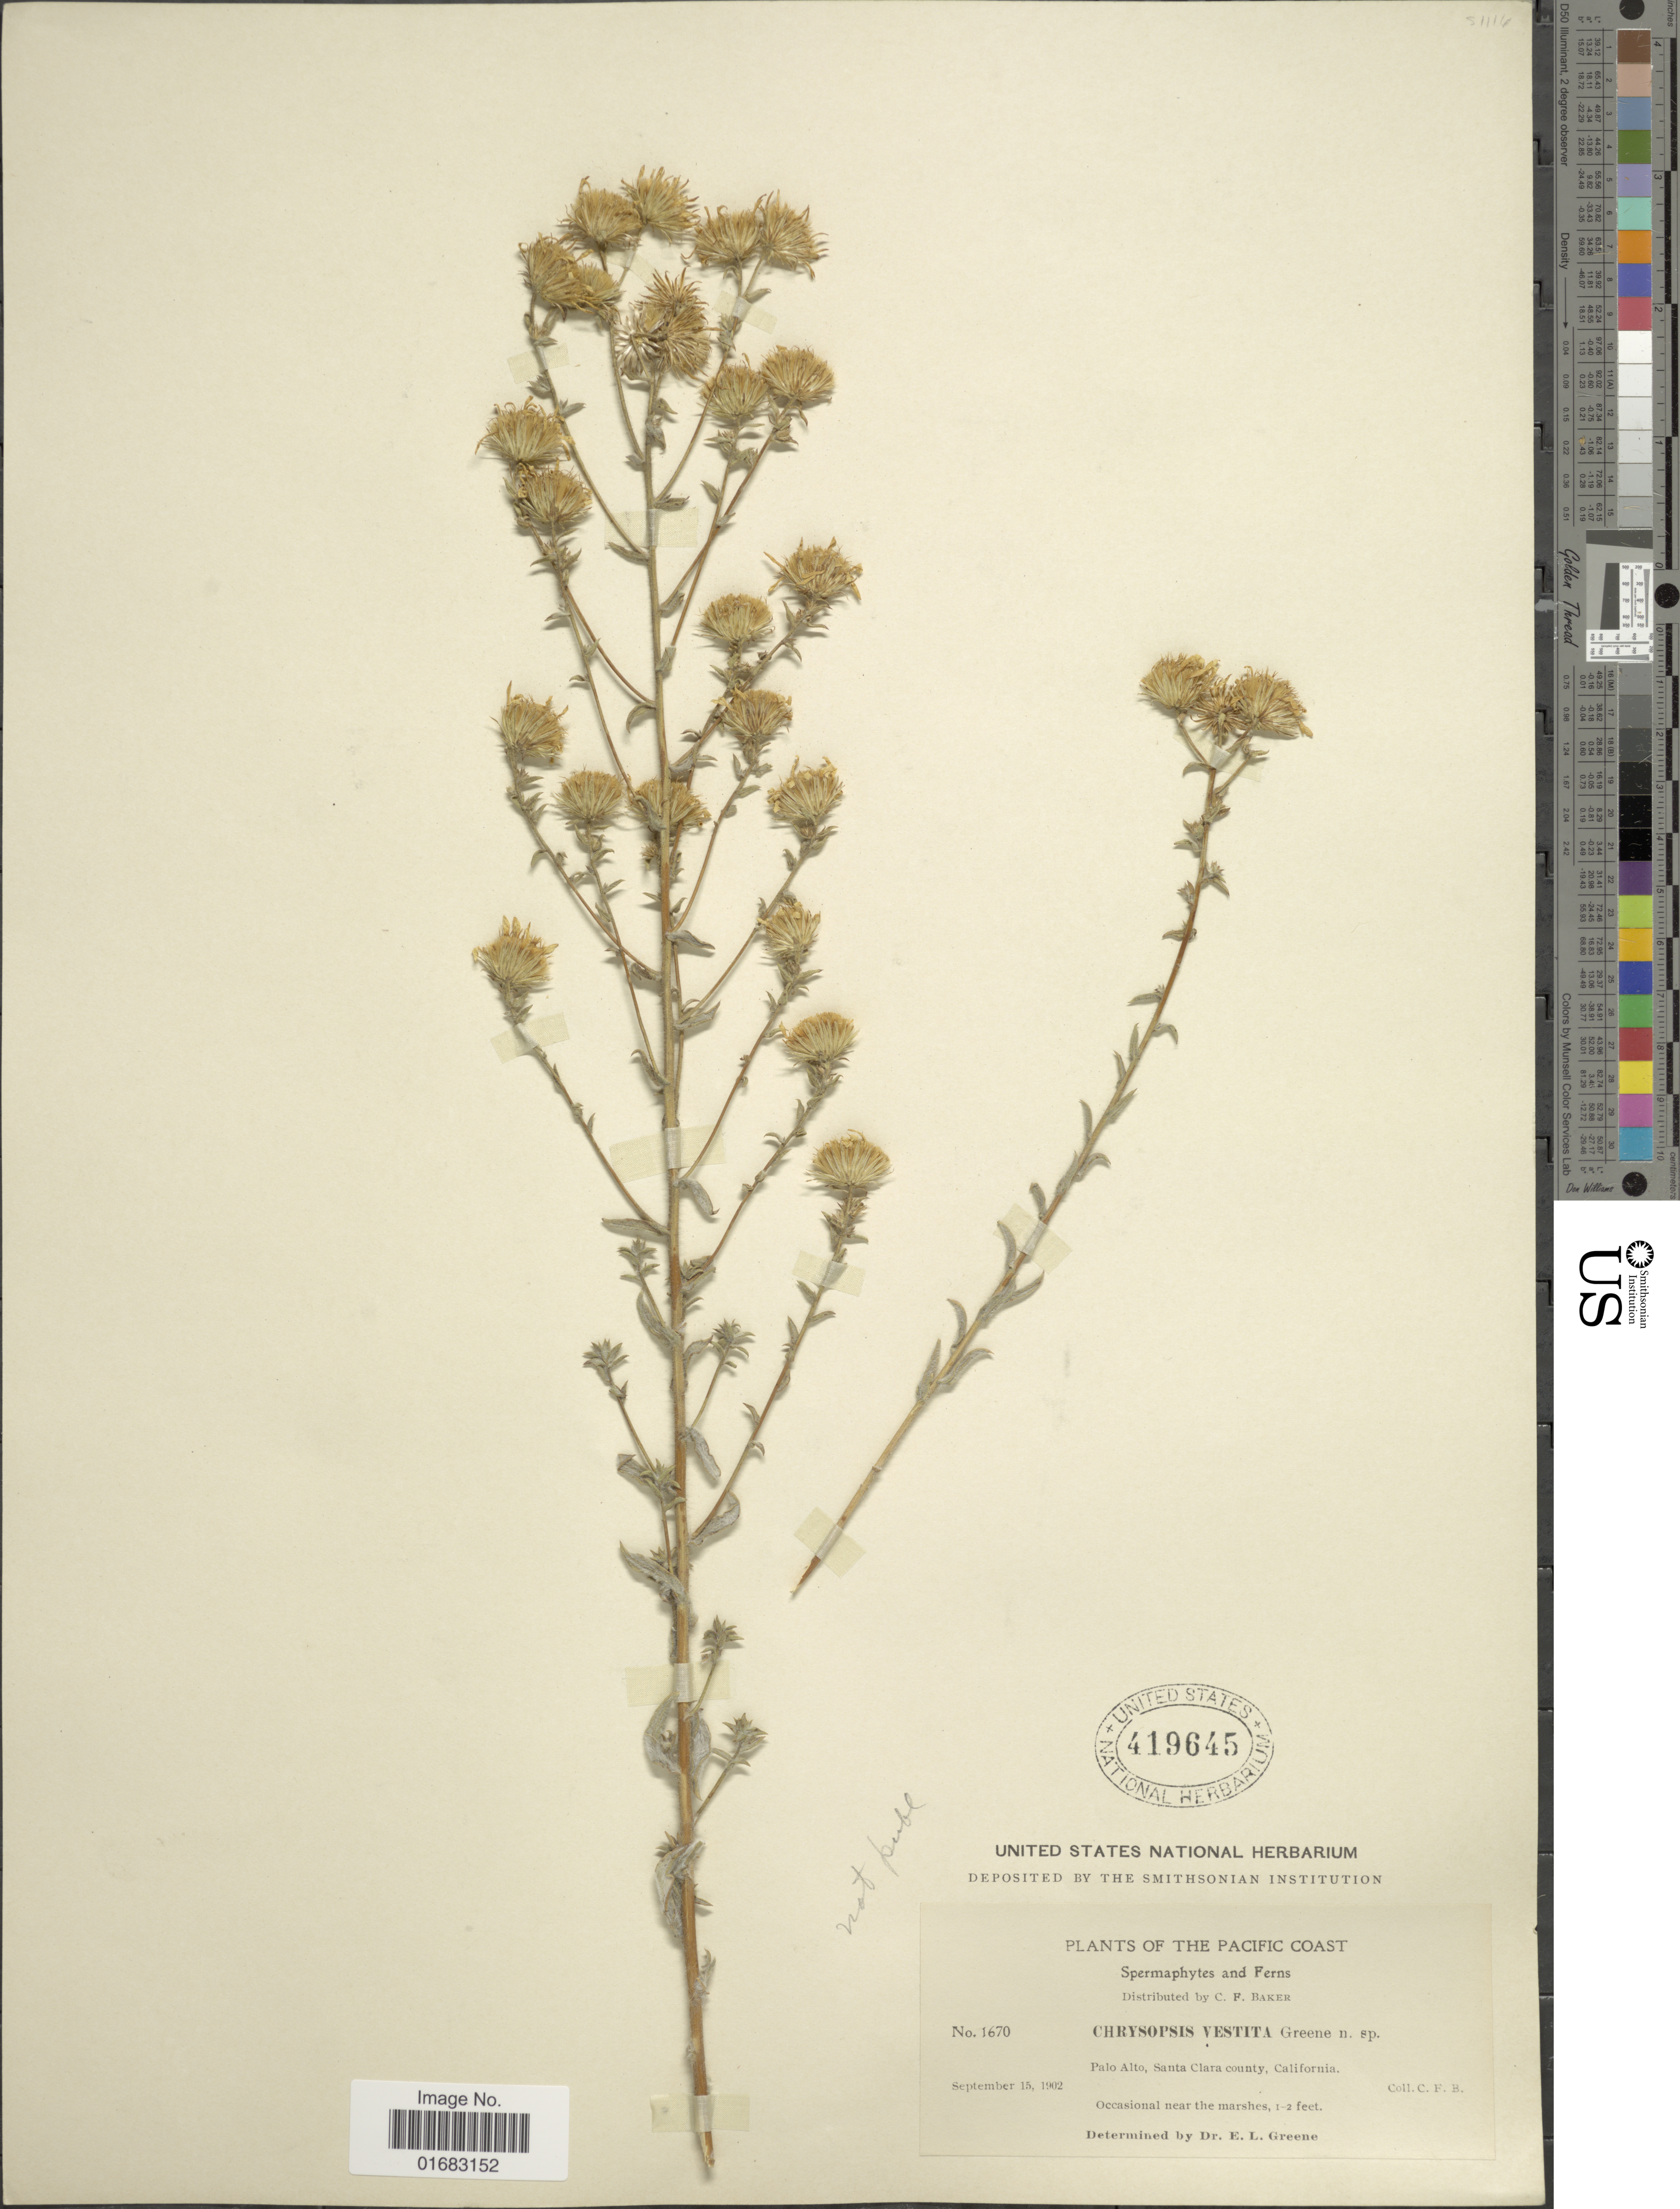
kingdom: Plantae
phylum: Tracheophyta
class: Magnoliopsida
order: Asterales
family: Asteraceae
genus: Heterotheca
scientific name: Heterotheca sp.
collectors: C. F. Baker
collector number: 1670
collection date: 1902-09-15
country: United States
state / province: California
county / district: Santa Clara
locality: The Pacific Coas. Palo Alto, Santa Clara county, California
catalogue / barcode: US 419645